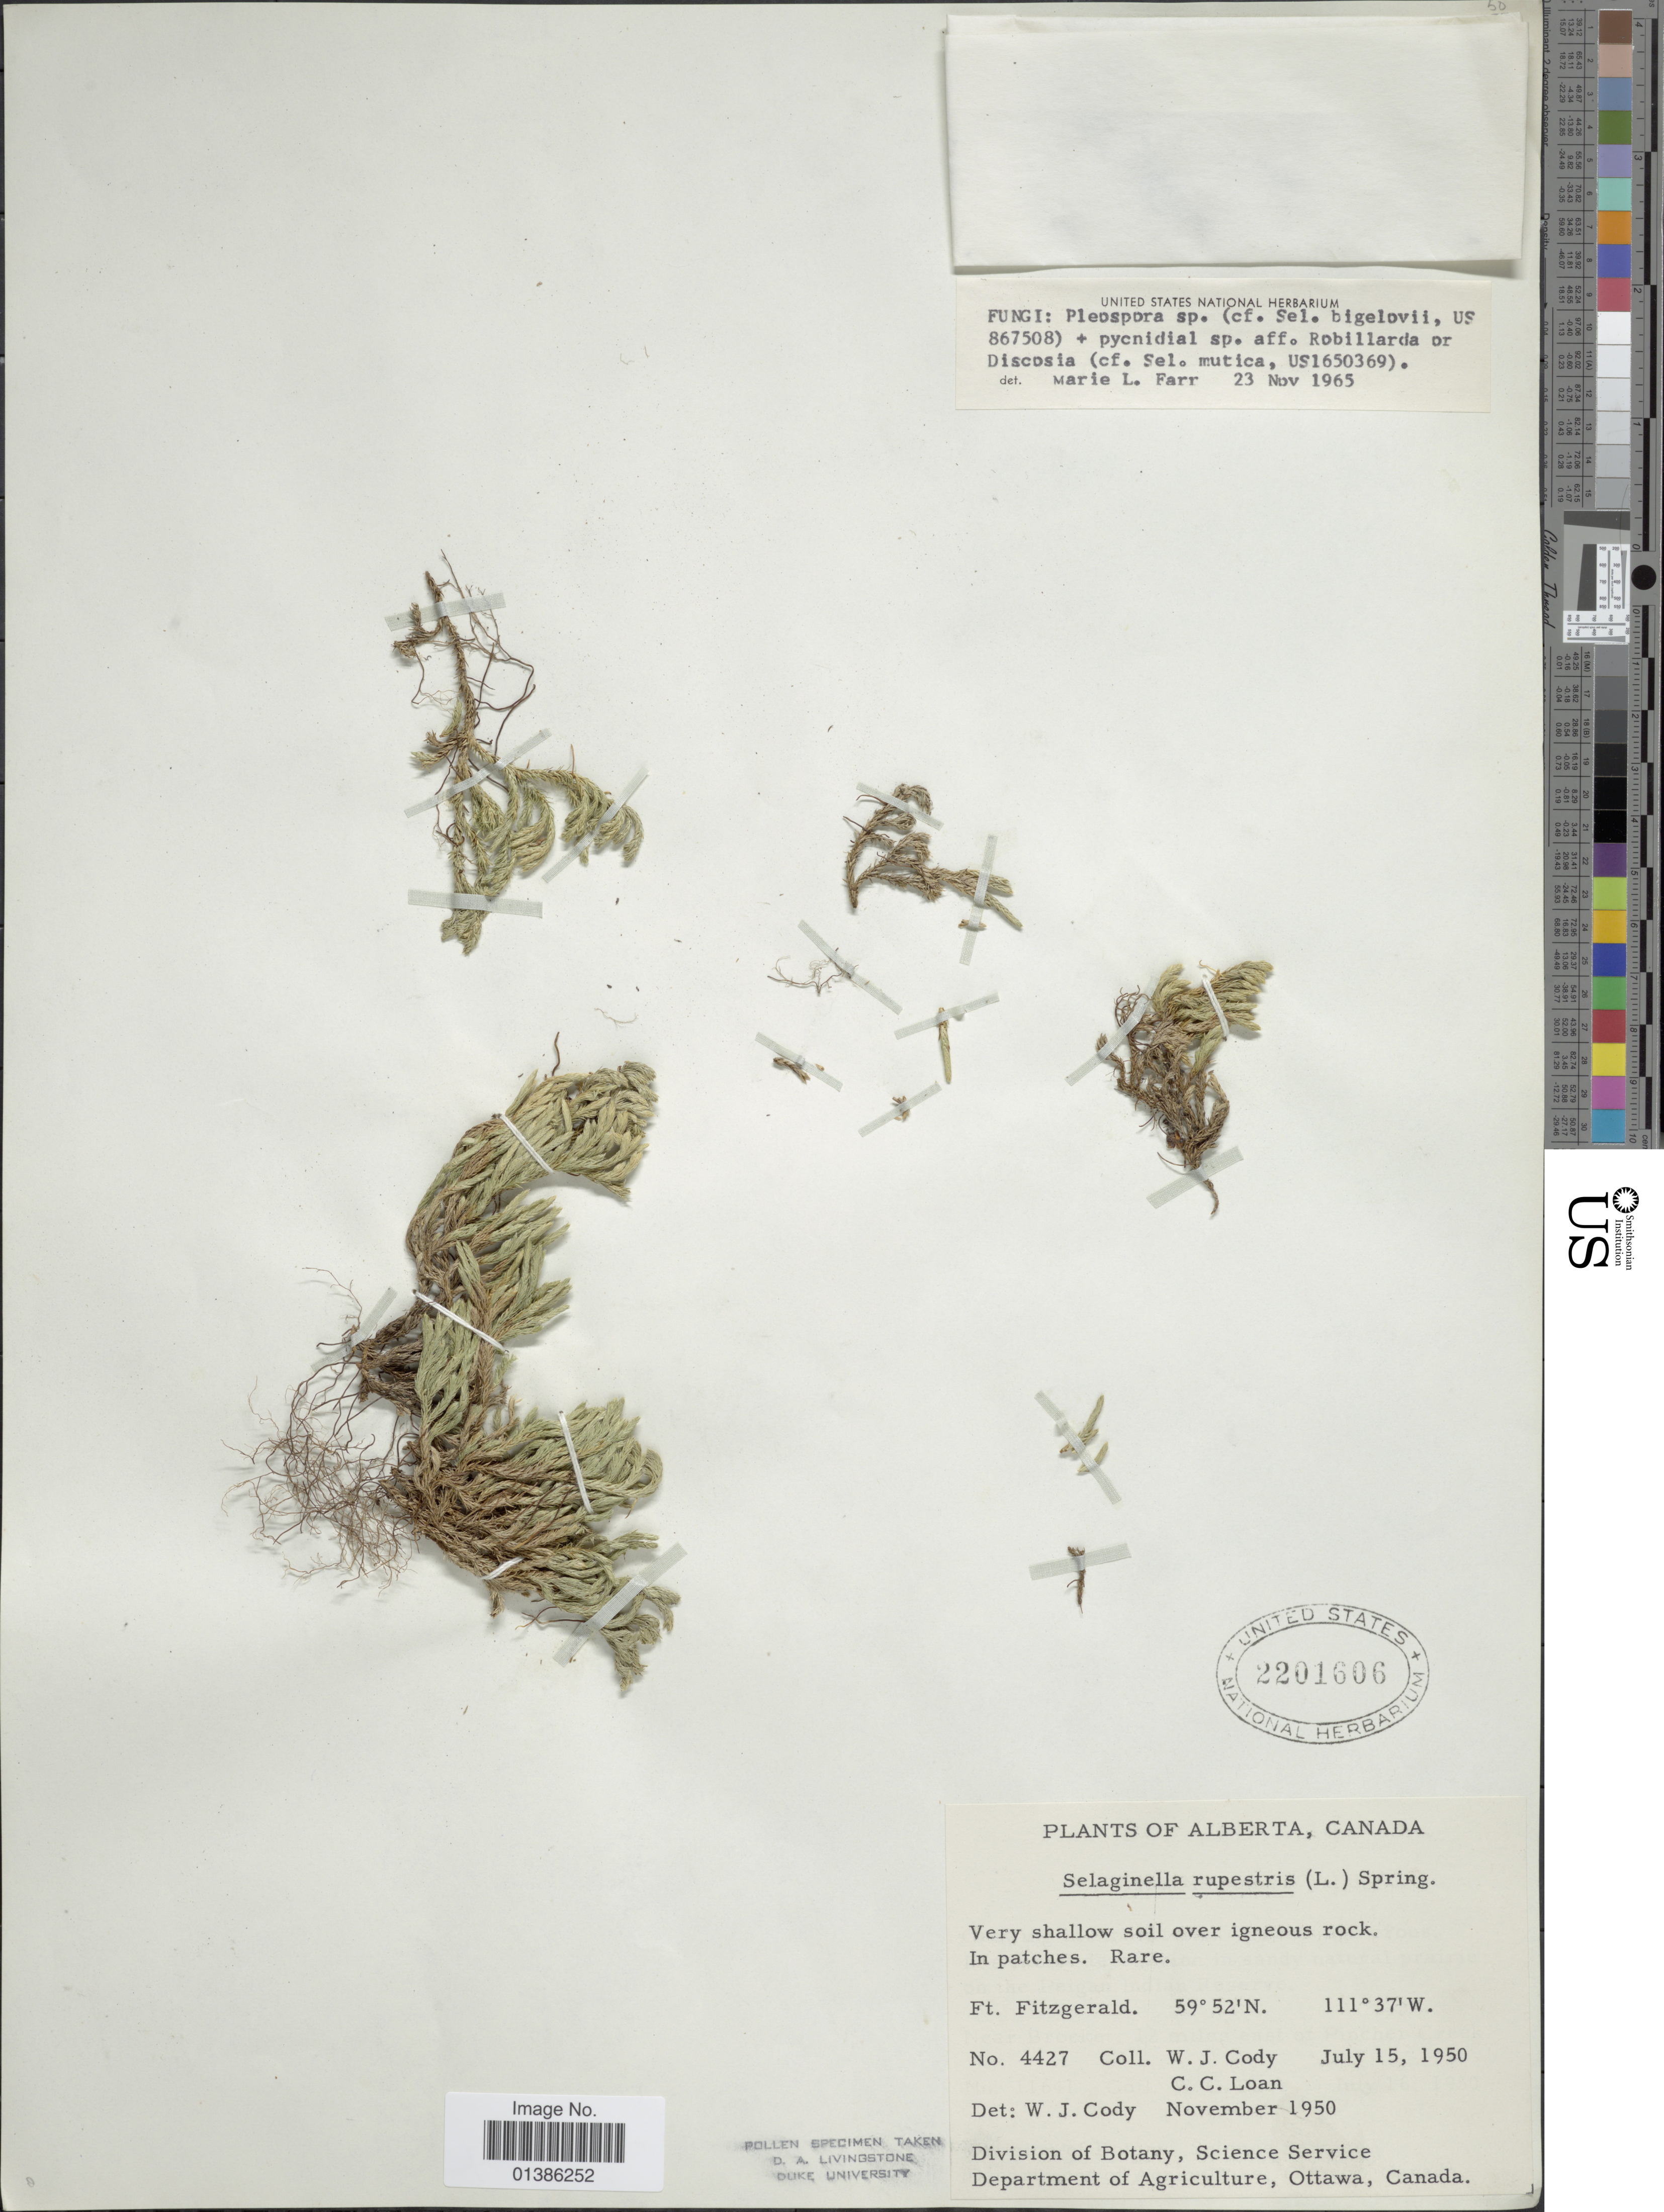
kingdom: Plantae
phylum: Tracheophyta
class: Lycopodiopsida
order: Selaginellales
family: Selaginellaceae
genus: Selaginella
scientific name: Selaginella rupestris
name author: (L.) Spring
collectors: W. Cody & C. Loan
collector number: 4427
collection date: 1950-07-15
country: Canada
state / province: Alberta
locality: Ft. Fitzgerald.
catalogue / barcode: US 2201606